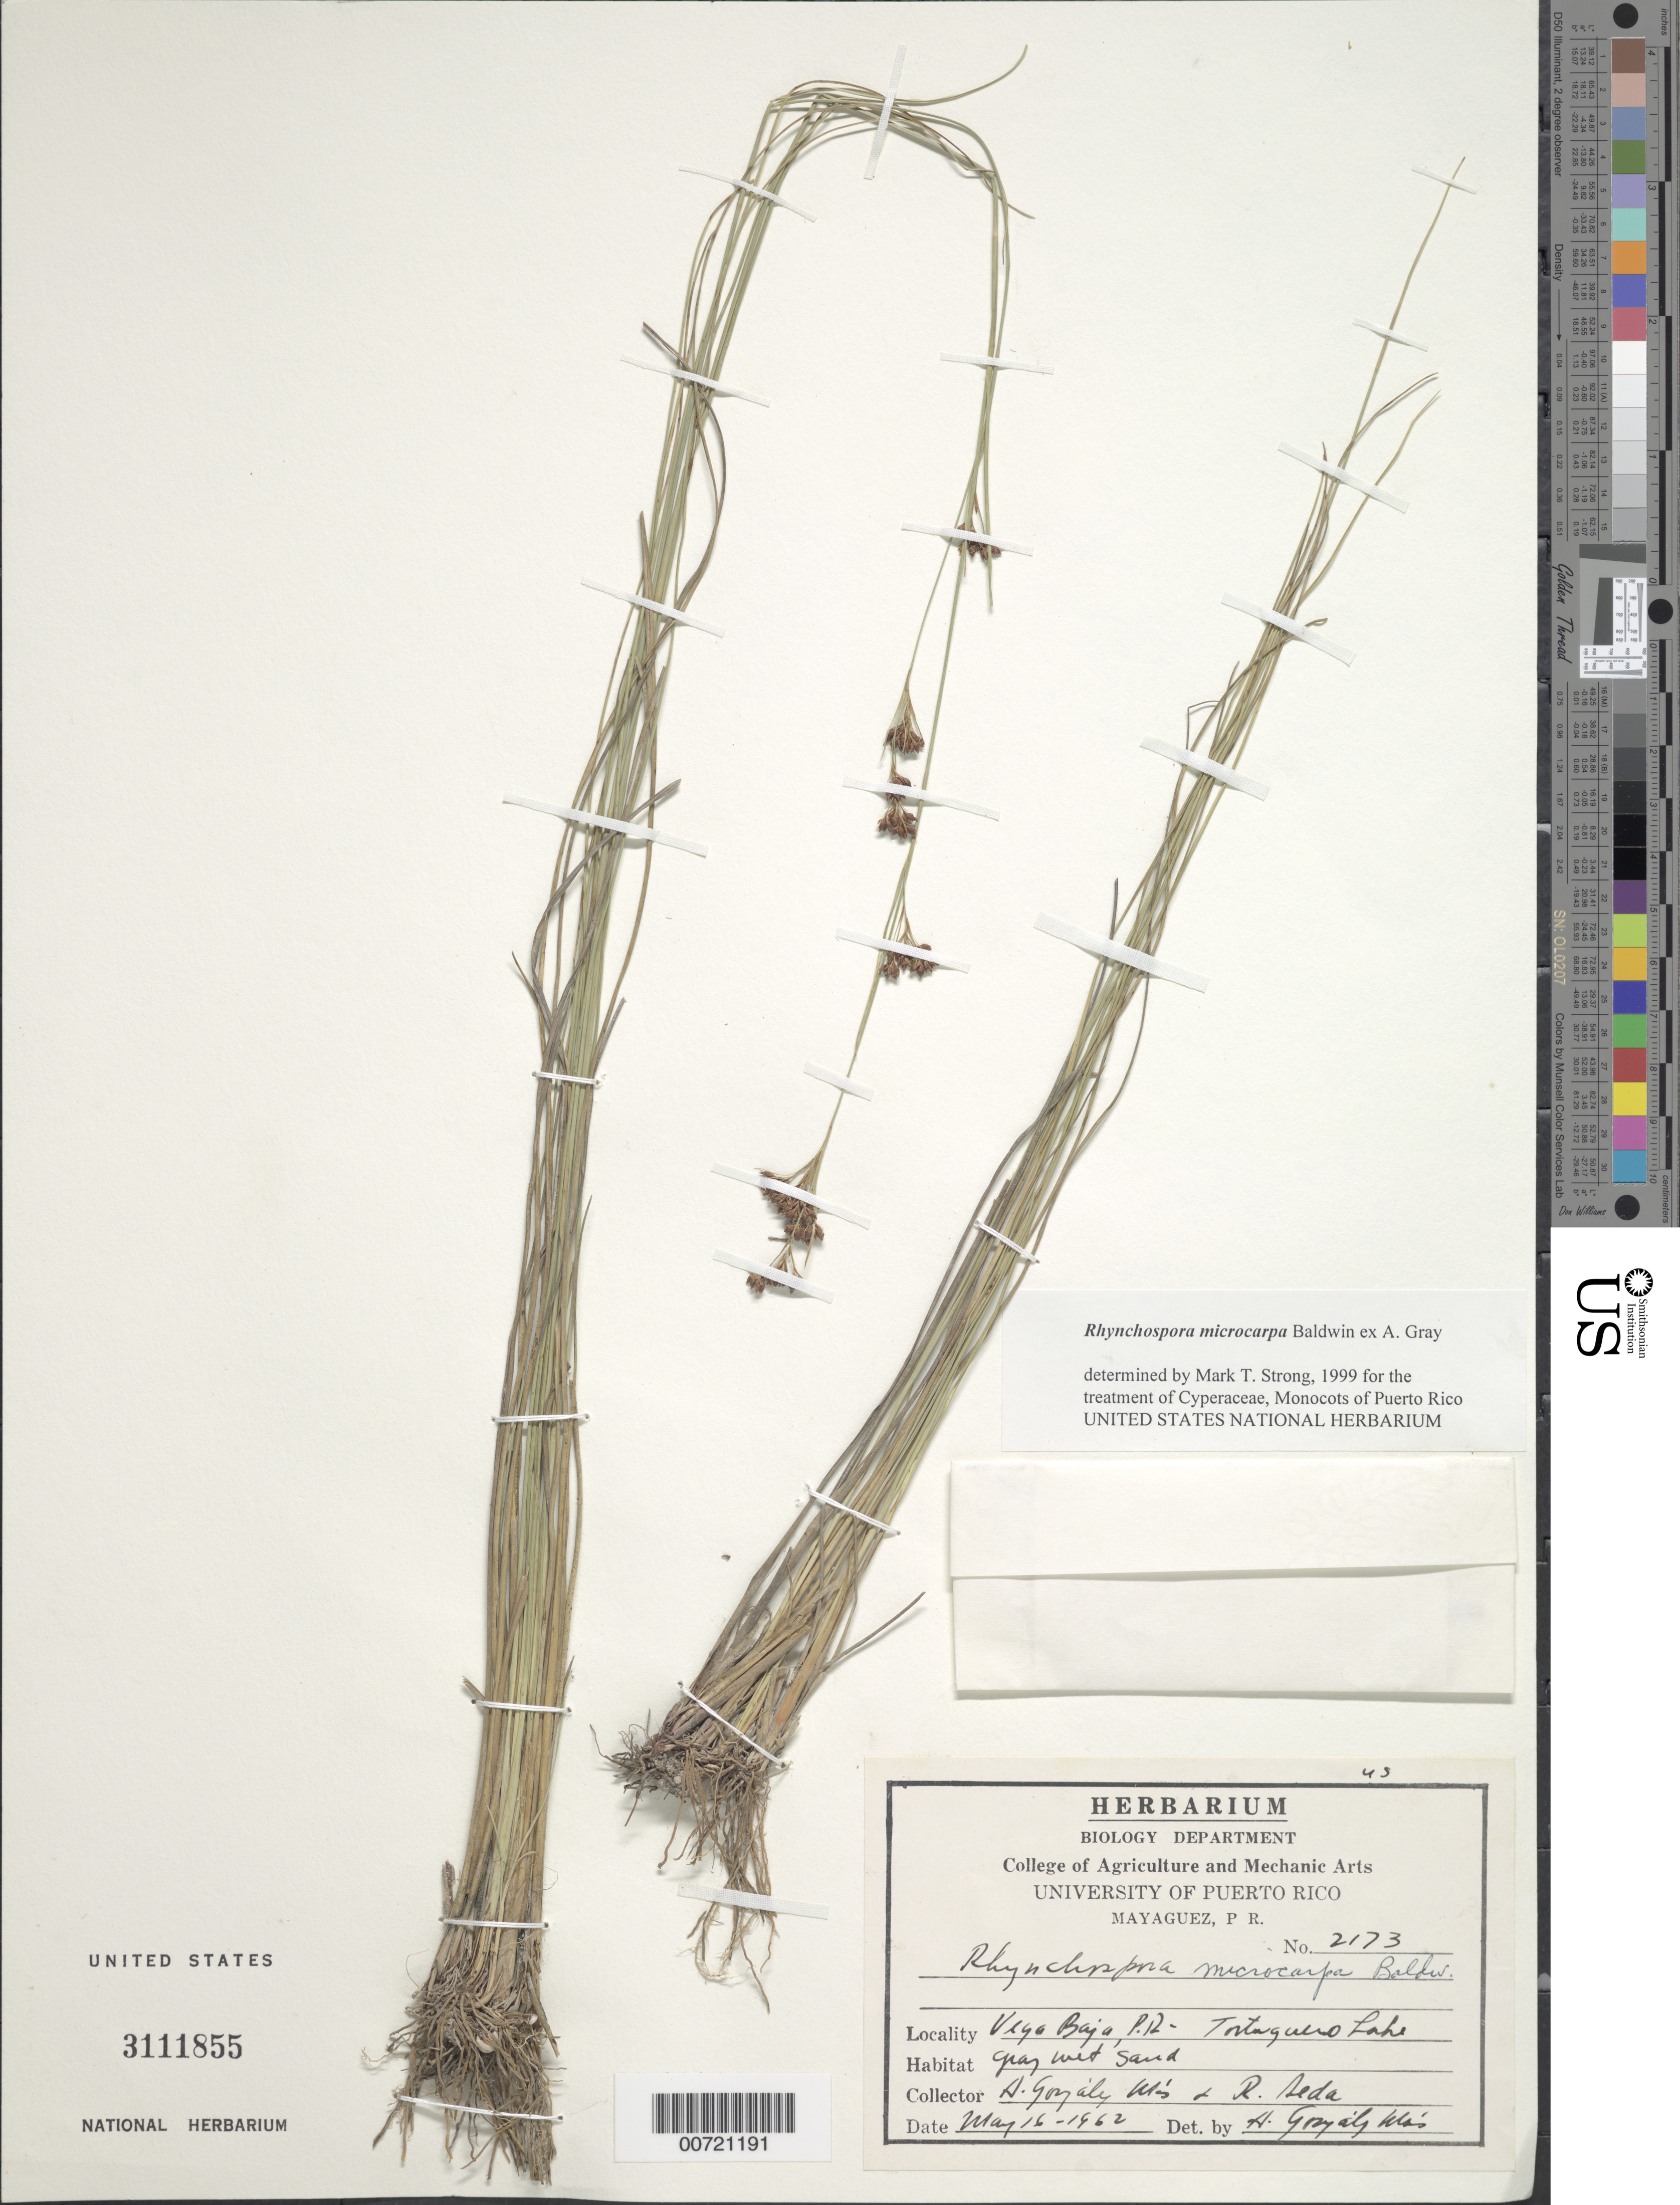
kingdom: Plantae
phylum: Tracheophyta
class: Liliopsida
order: Poales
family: Cyperaceae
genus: Rhynchospora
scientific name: Rhynchospora microcarpa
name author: Baldwin ex A. Gray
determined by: Strong, M. T., (US), Smithsonian Institution - National Museum of Natural History (UNITED STATES)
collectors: A. González Más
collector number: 2173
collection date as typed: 16 May 1962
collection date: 1962-05-16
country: Puerto Rico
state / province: Vega Baja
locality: Vega Baja: Tortugureo Lake.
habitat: Gray, wet sand.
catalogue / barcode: US 3111855